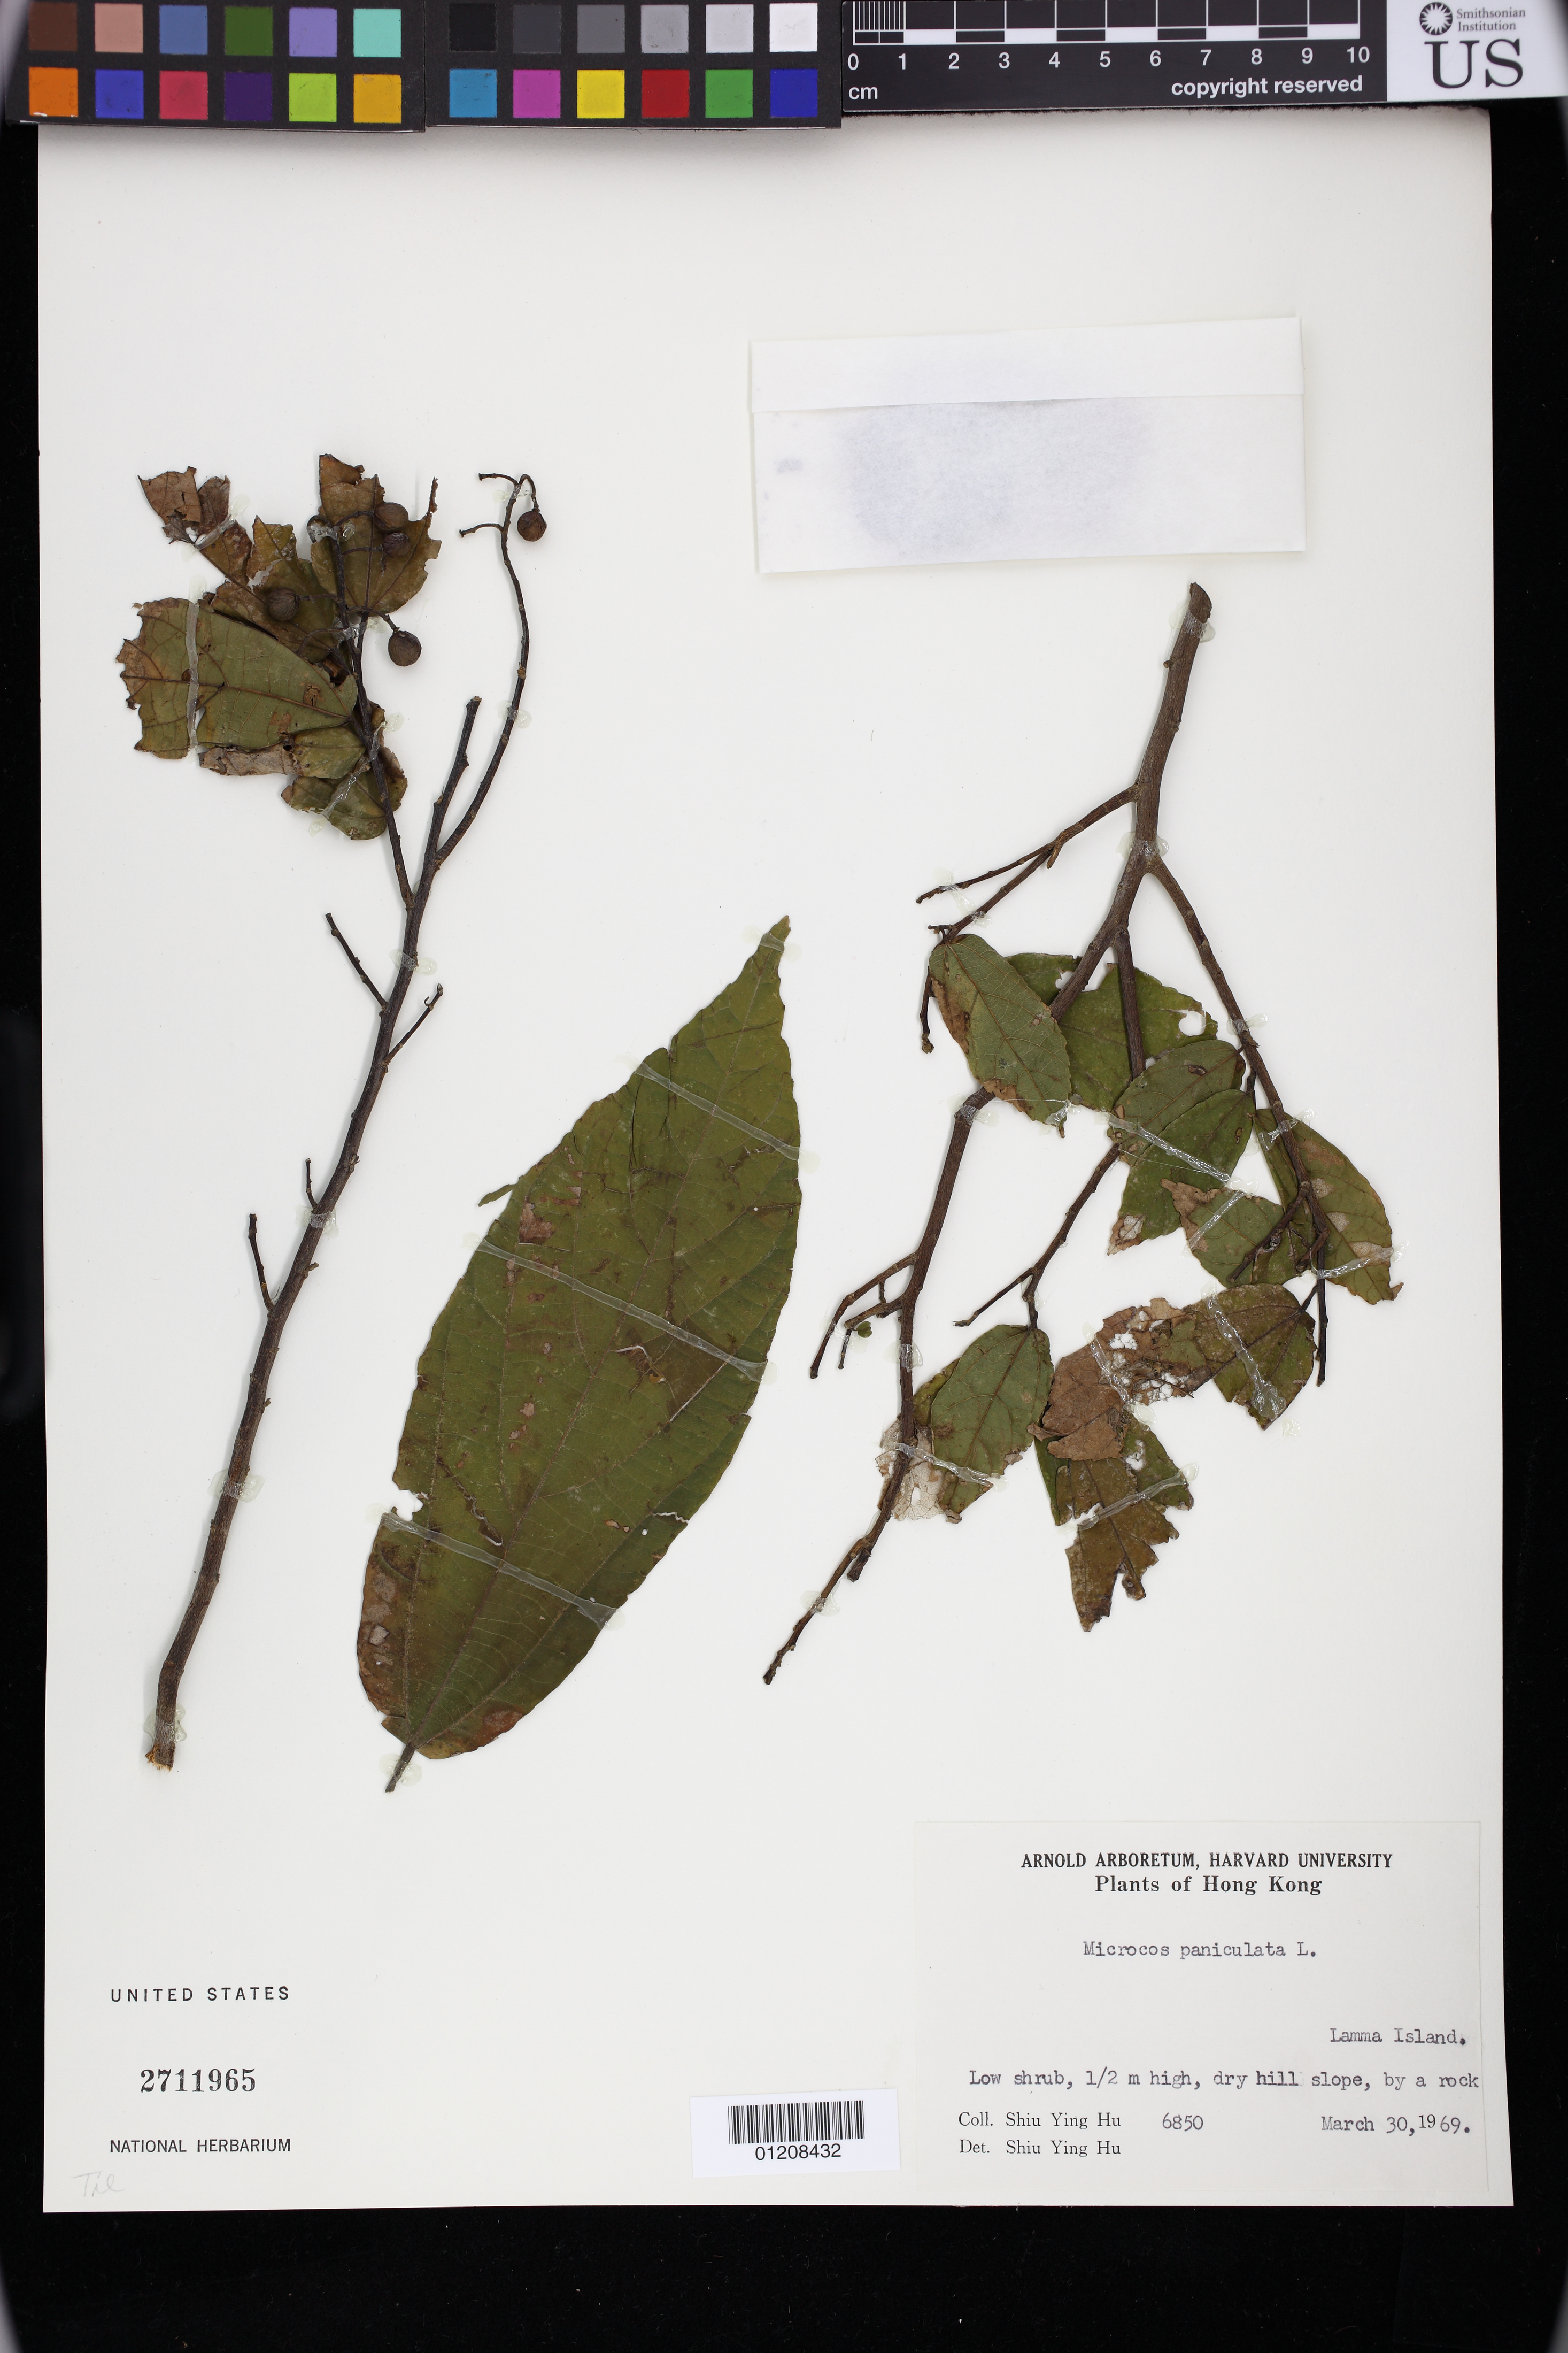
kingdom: Plantae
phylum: Tracheophyta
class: Magnoliopsida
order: Malvales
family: Malvaceae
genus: Microcos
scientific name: Microcos paniculata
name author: L.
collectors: S. Y. Hu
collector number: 6850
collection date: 1969-03-30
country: China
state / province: Hong Kong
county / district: Islands District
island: Lamma Island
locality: Pok Liu Chau or Lamma Island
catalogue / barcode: US 2711965